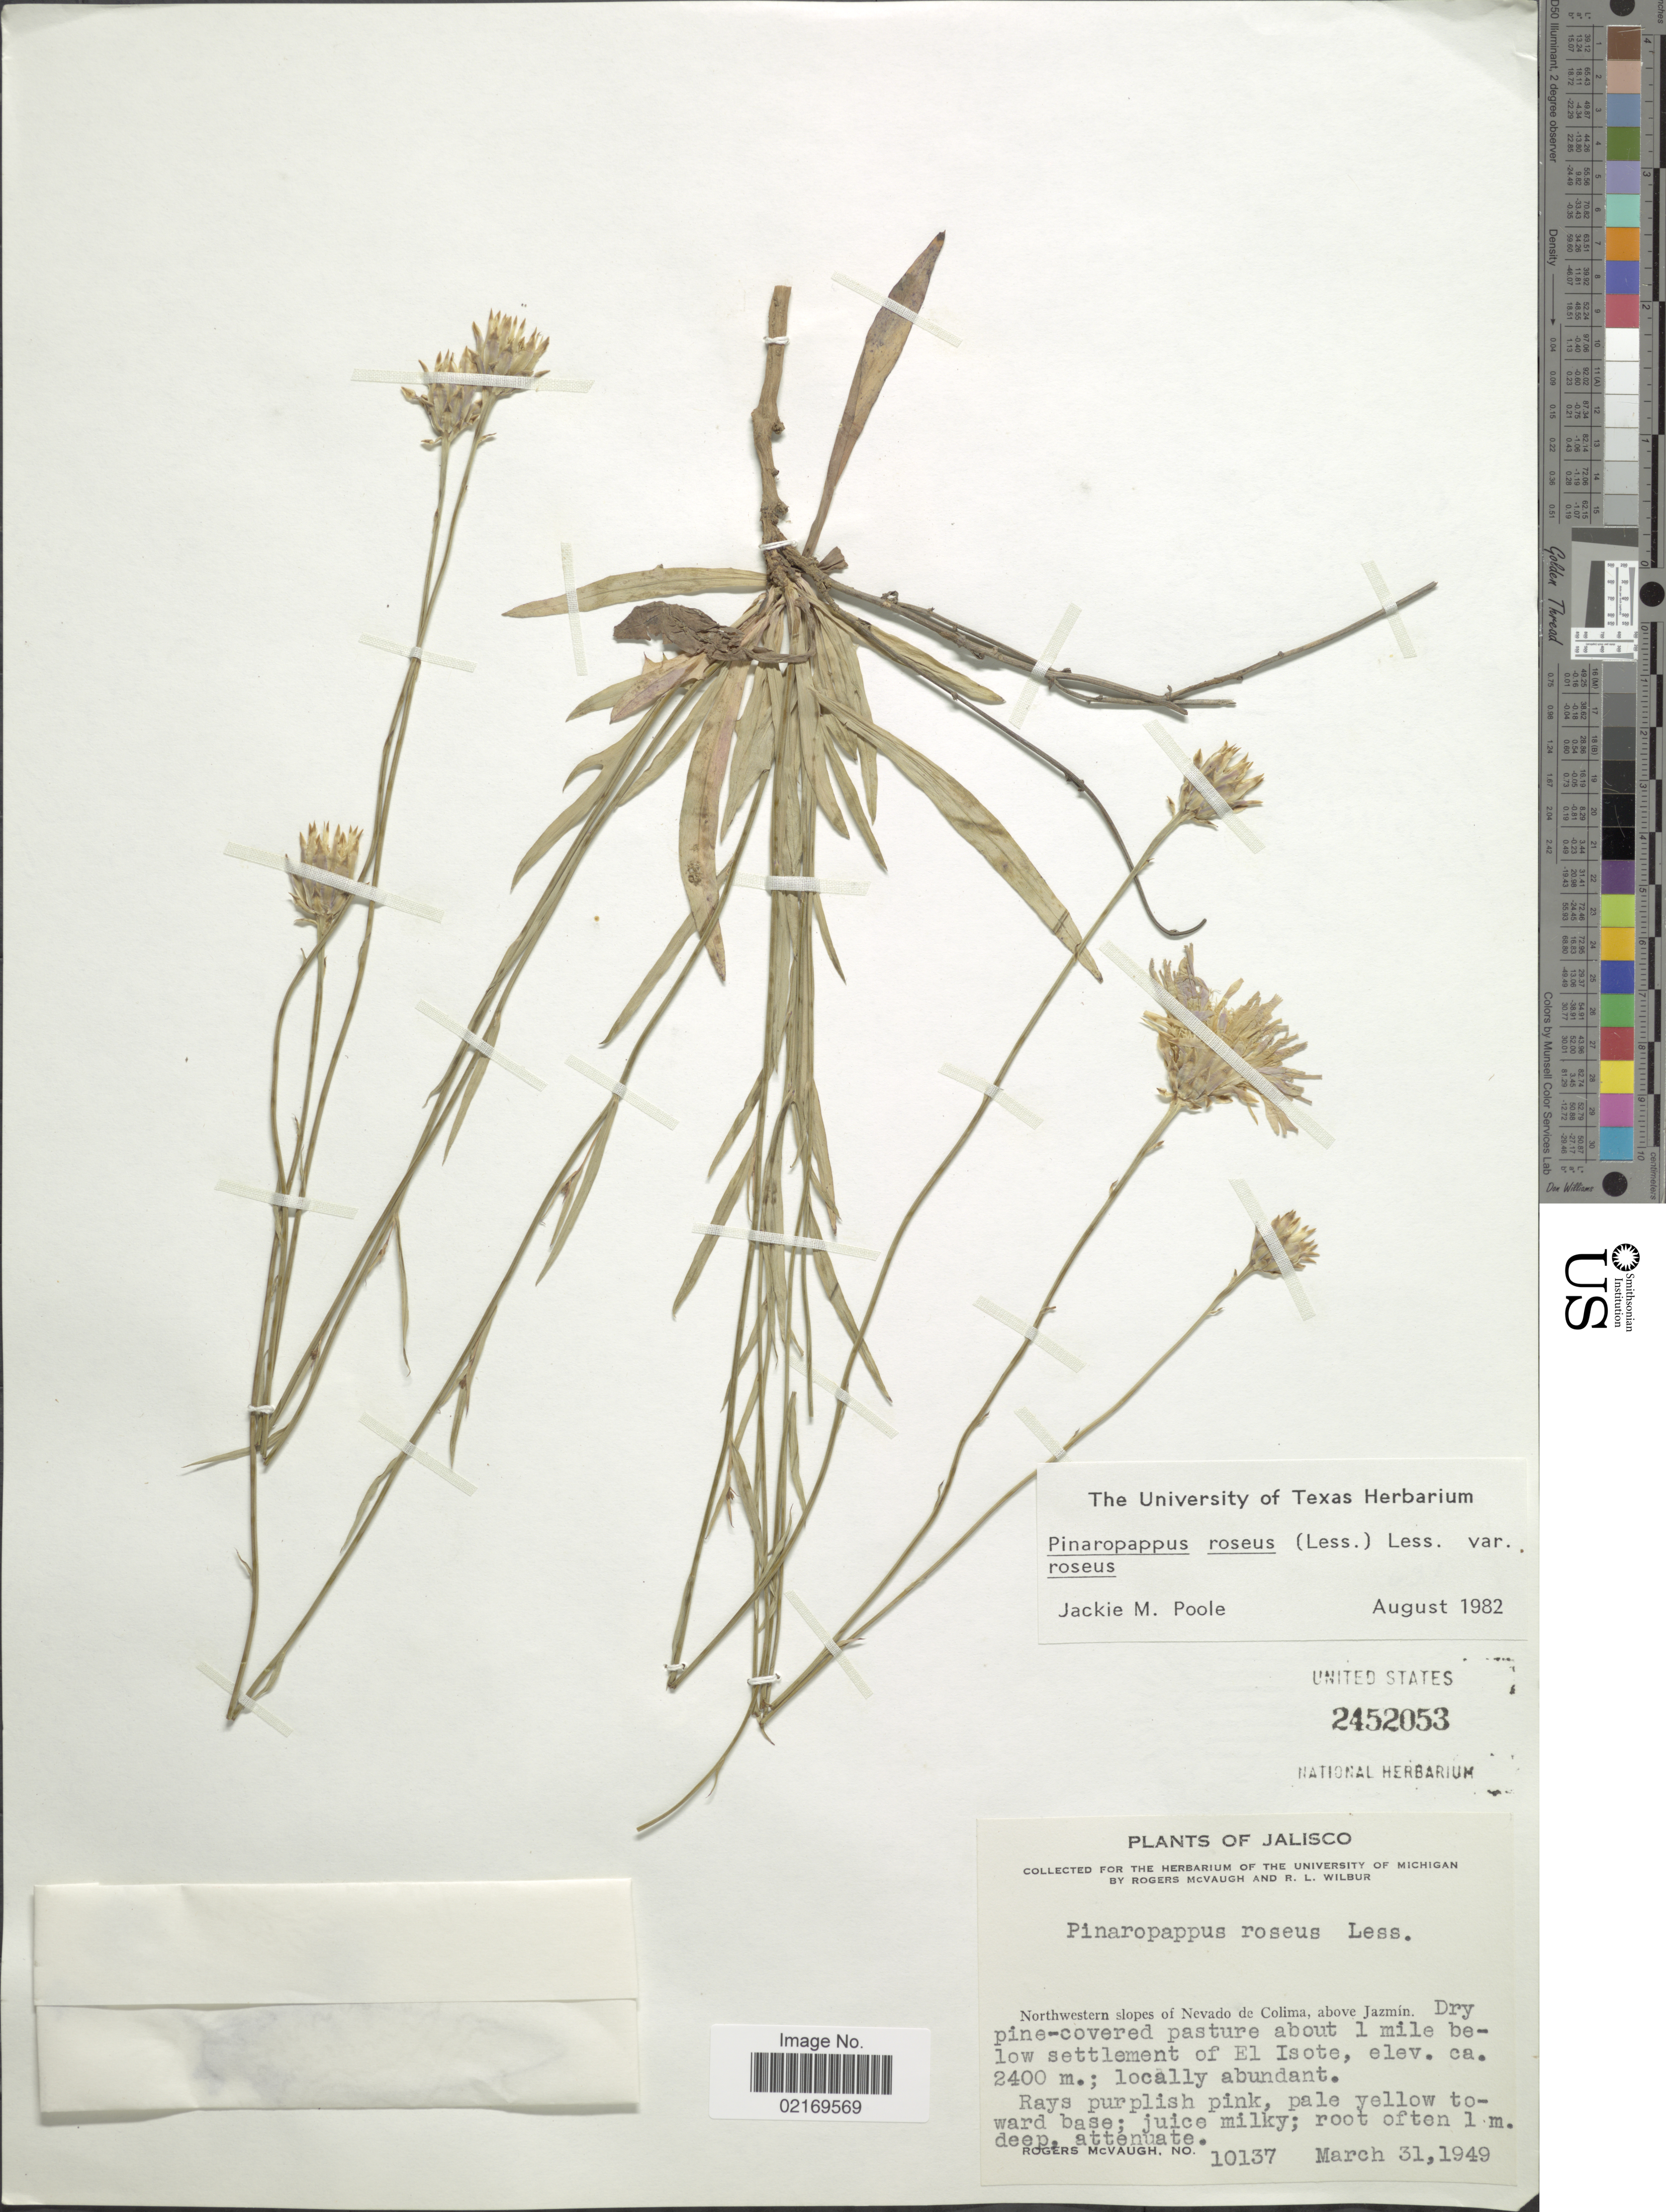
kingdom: Plantae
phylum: Tracheophyta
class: Magnoliopsida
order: Asterales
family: Asteraceae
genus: Pinaropappus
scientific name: Pinaropappus roseus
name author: Less.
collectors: R. McVaugh & R. L. Wilbur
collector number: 10137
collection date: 1949-03-31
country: Mexico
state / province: Jalisco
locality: Northwestern slopes of Nevado de Colima, above Jazmin, about 1 mile below settlement of El Isote.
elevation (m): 2400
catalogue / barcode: US 2452053